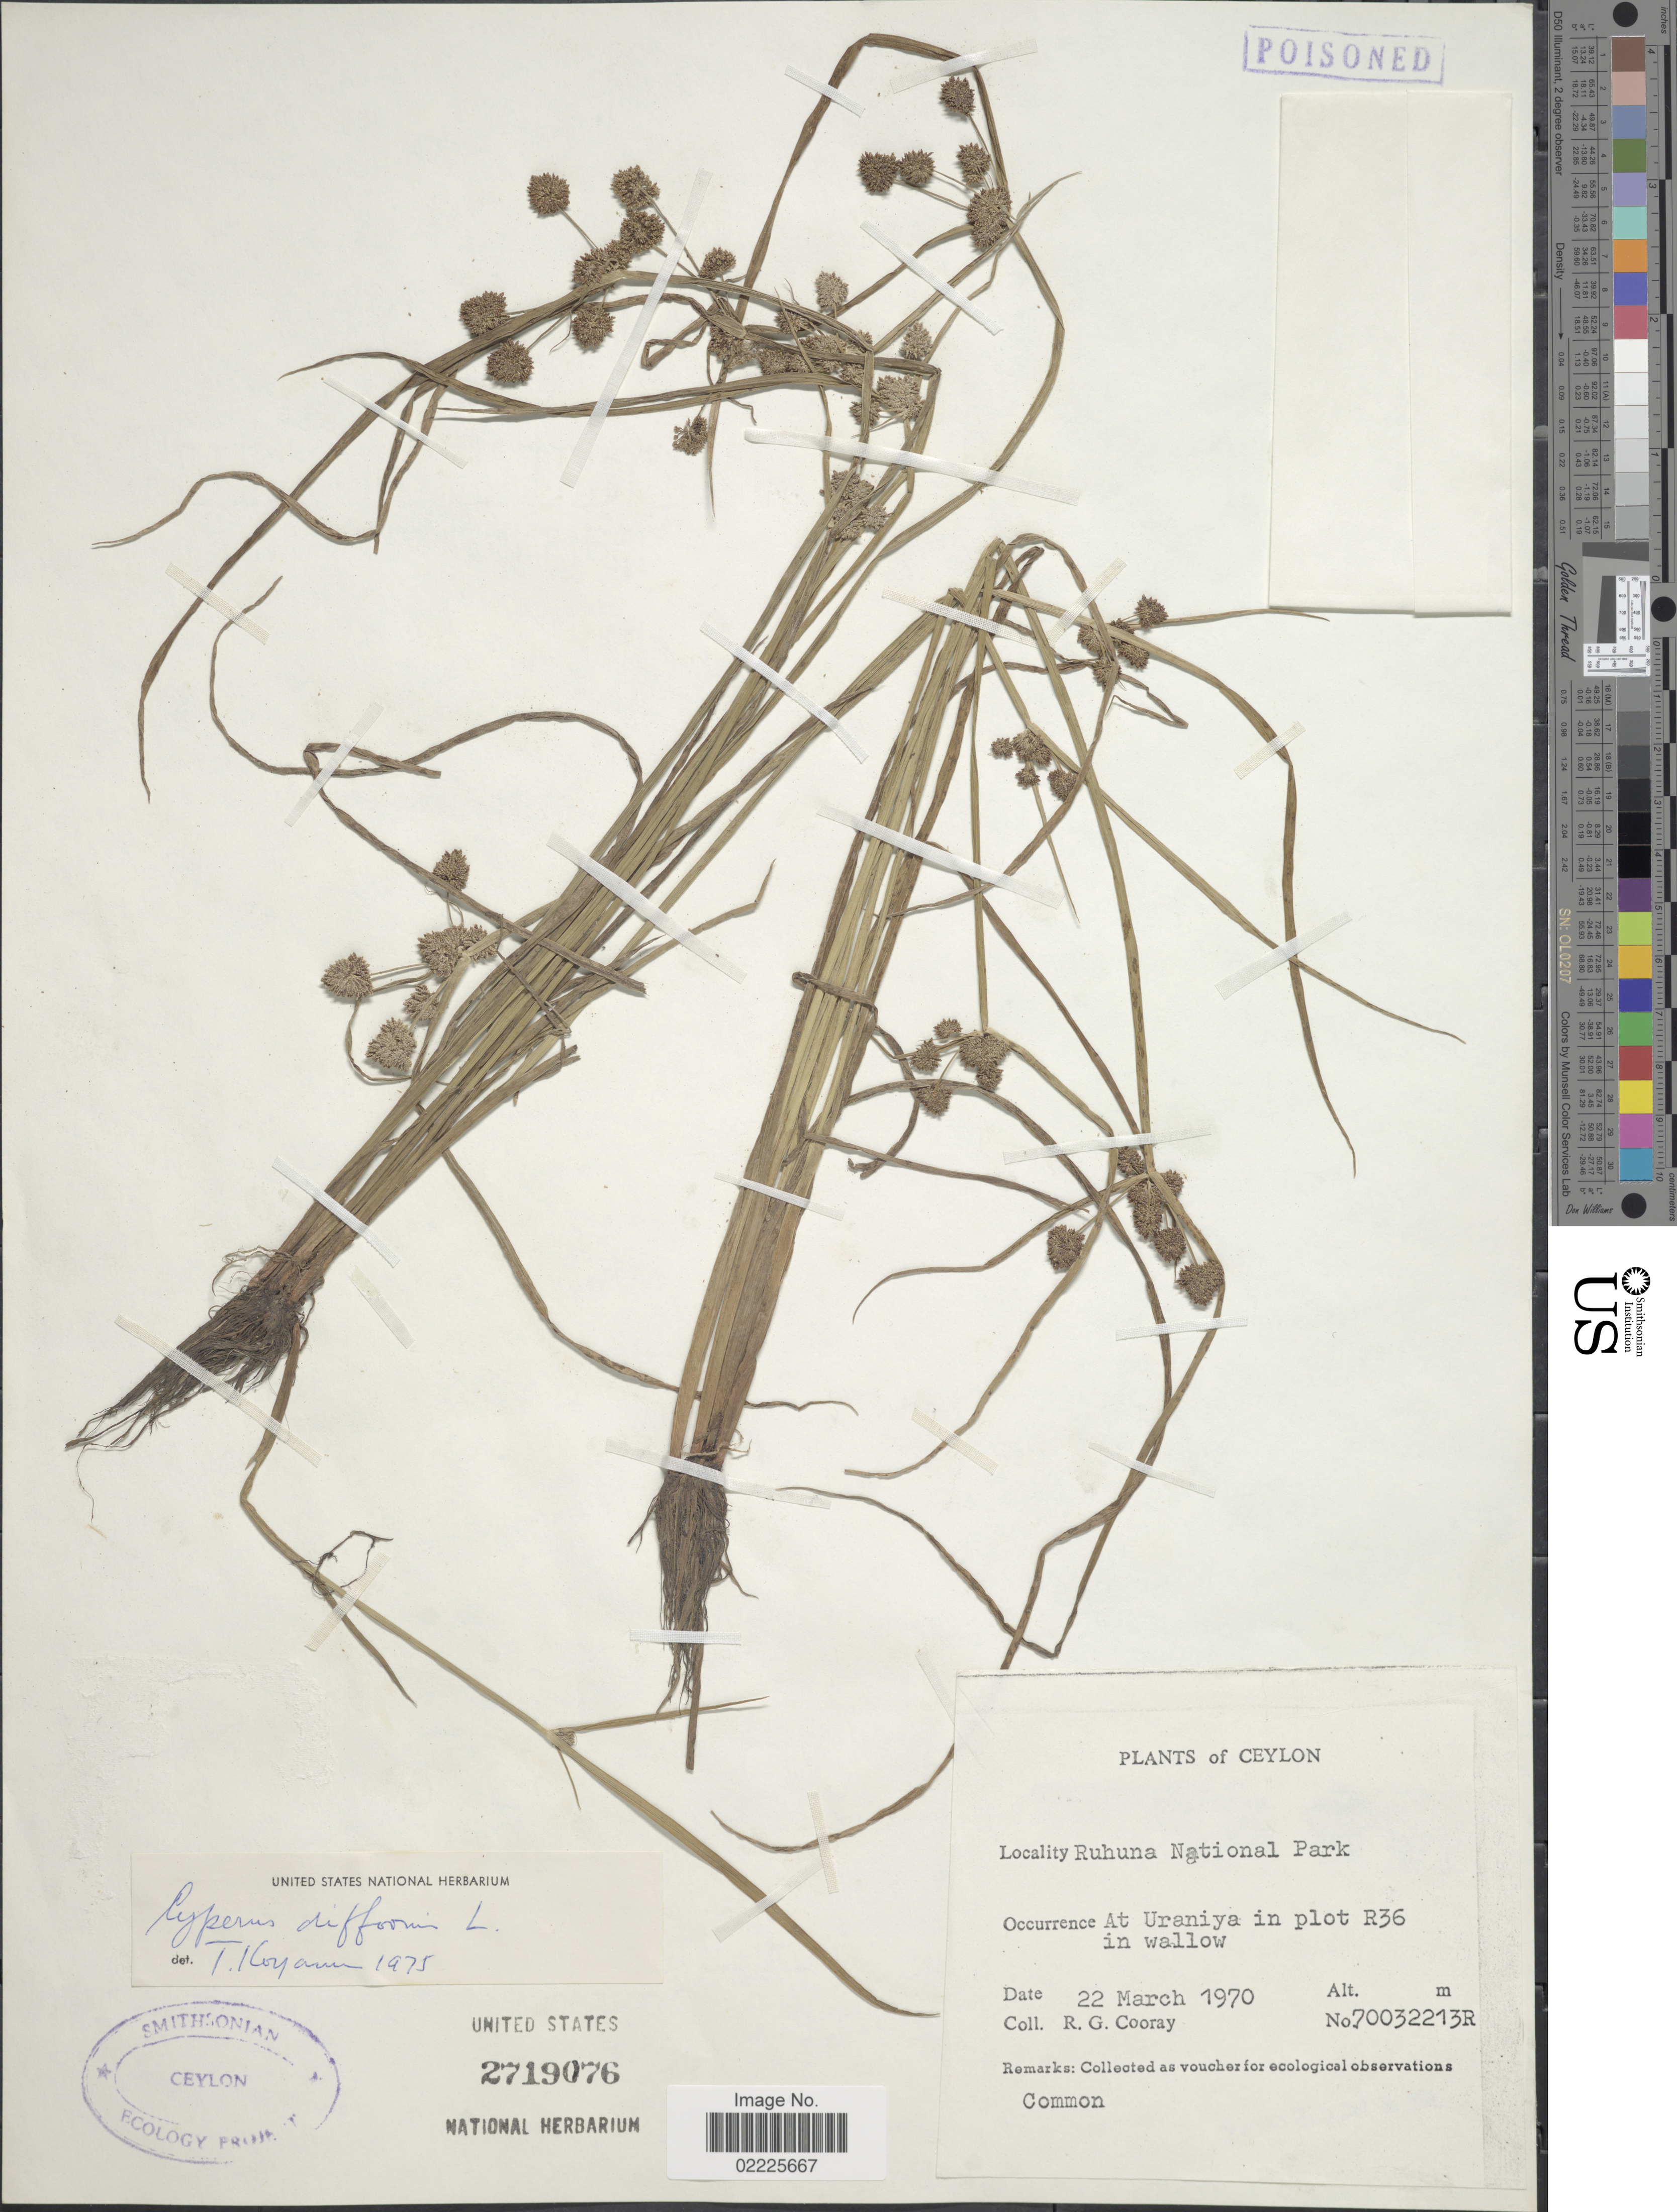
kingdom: Plantae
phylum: Tracheophyta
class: Liliopsida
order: Poales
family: Cyperaceae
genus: Cyperus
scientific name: Cyperus difformis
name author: L.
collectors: R. Cooray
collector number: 70032213R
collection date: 1970-03-22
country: Sri Lanka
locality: Ceylon, Ruhuna National Park at Uraniya in plot R36 in wallow.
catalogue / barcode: US 2719076